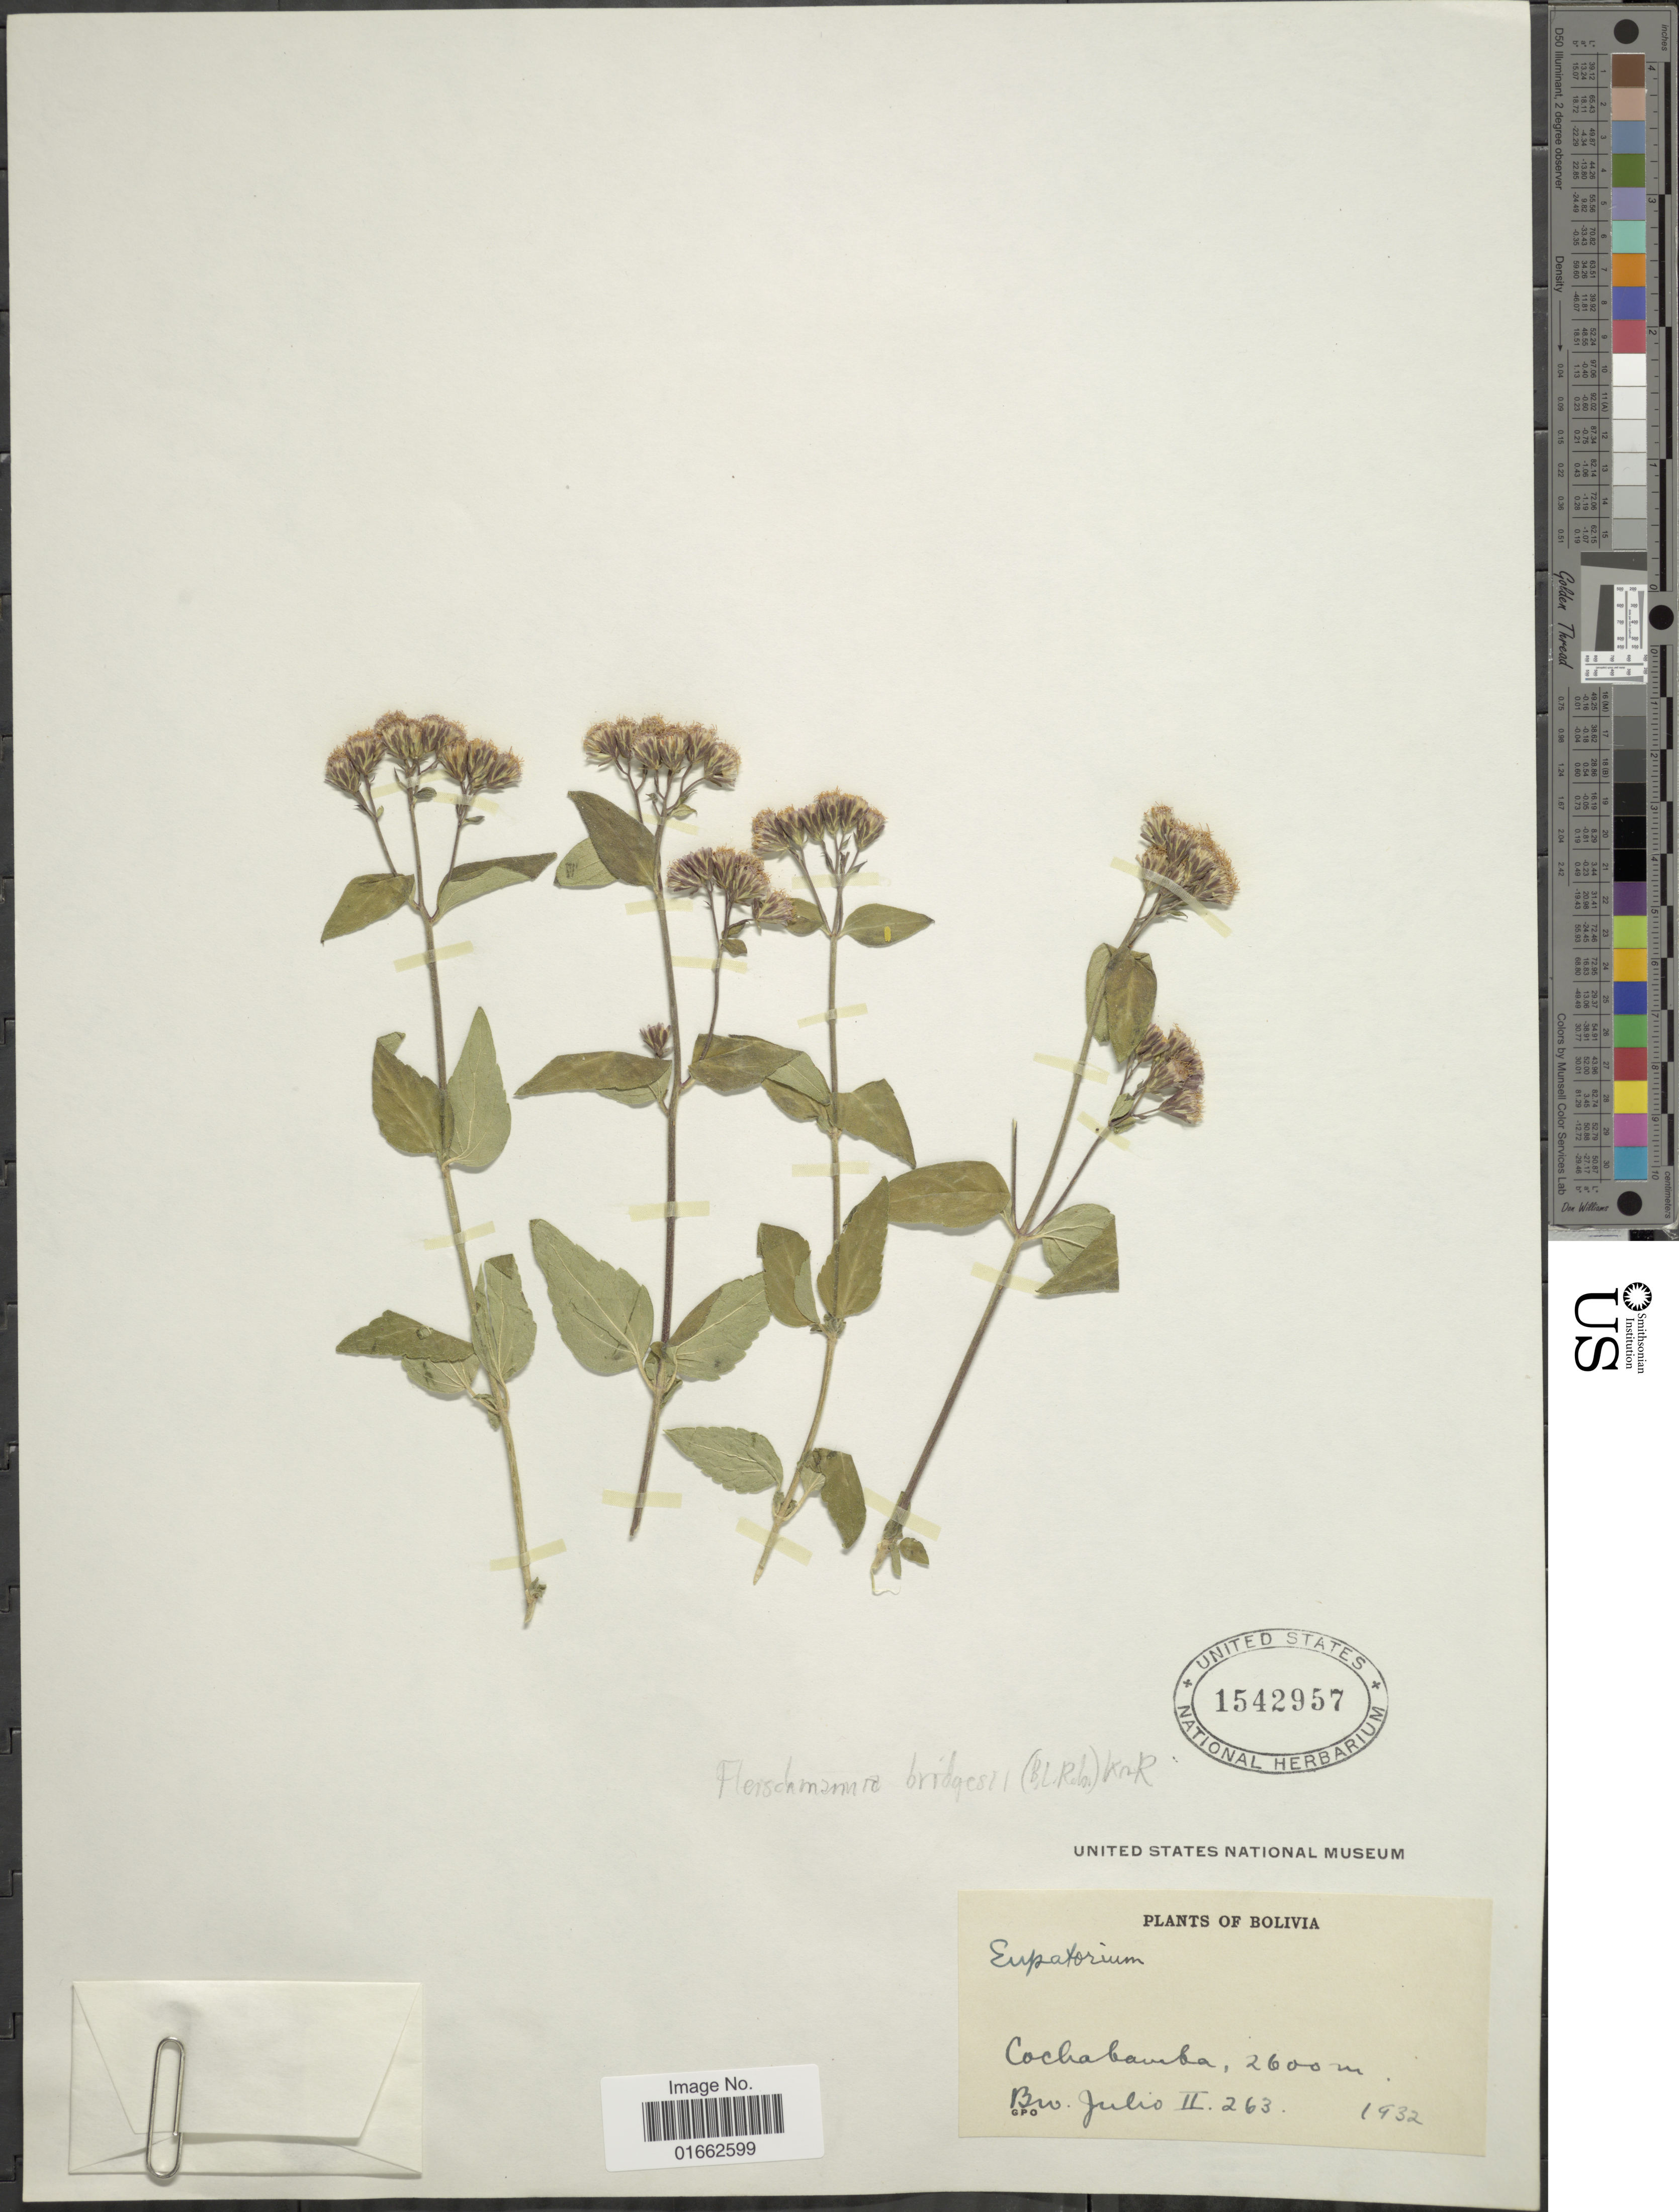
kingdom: Plantae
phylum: Tracheophyta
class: Magnoliopsida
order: Asterales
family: Asteraceae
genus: Fleischmannia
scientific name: Fleischmannia bridgesii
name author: (B.L. Rob.) R.M. King & H. Rob.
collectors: Bro. Julio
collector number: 263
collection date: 1932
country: Bolivia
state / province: Cochabamba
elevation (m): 2600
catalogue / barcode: US 1542957